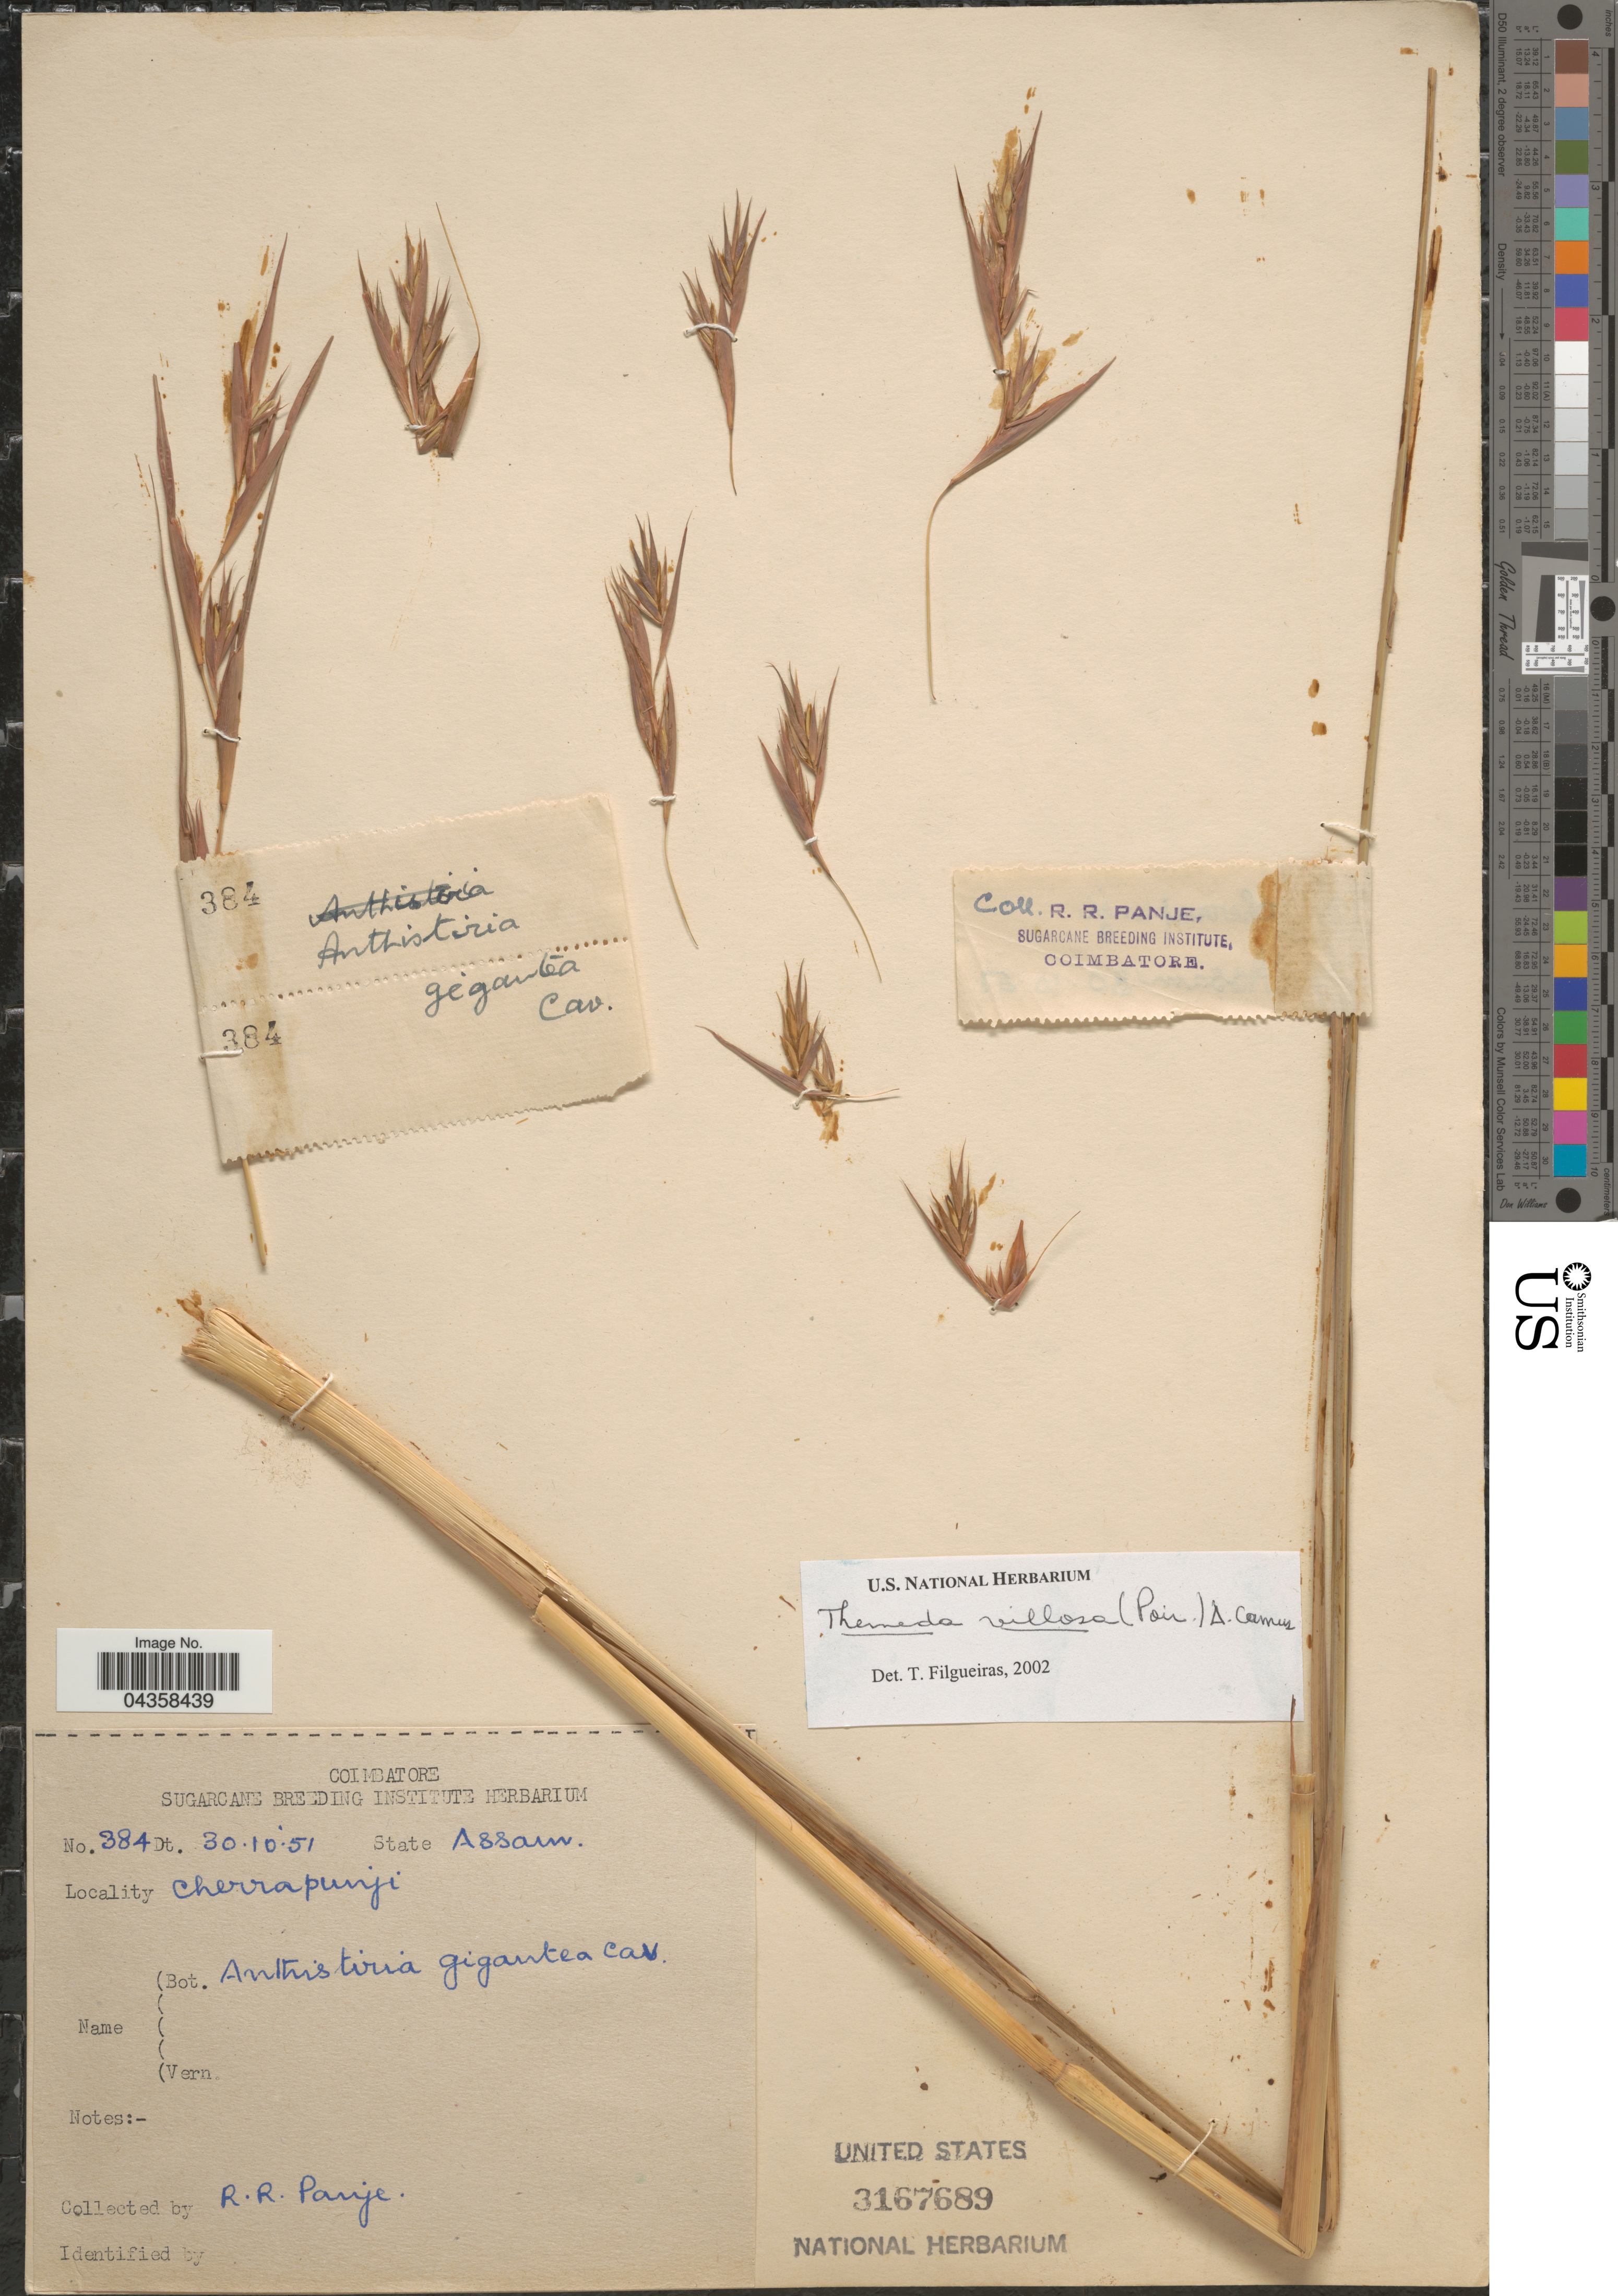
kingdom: Plantae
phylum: Tracheophyta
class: Liliopsida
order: Poales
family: Poaceae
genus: Themeda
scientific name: Themeda villosa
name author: (Lam.) A. Camus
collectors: R. Panje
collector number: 384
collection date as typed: Transcribed d/m/y: 30/10/51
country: India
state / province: Assam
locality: Cherrapunji.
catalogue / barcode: US 3167689